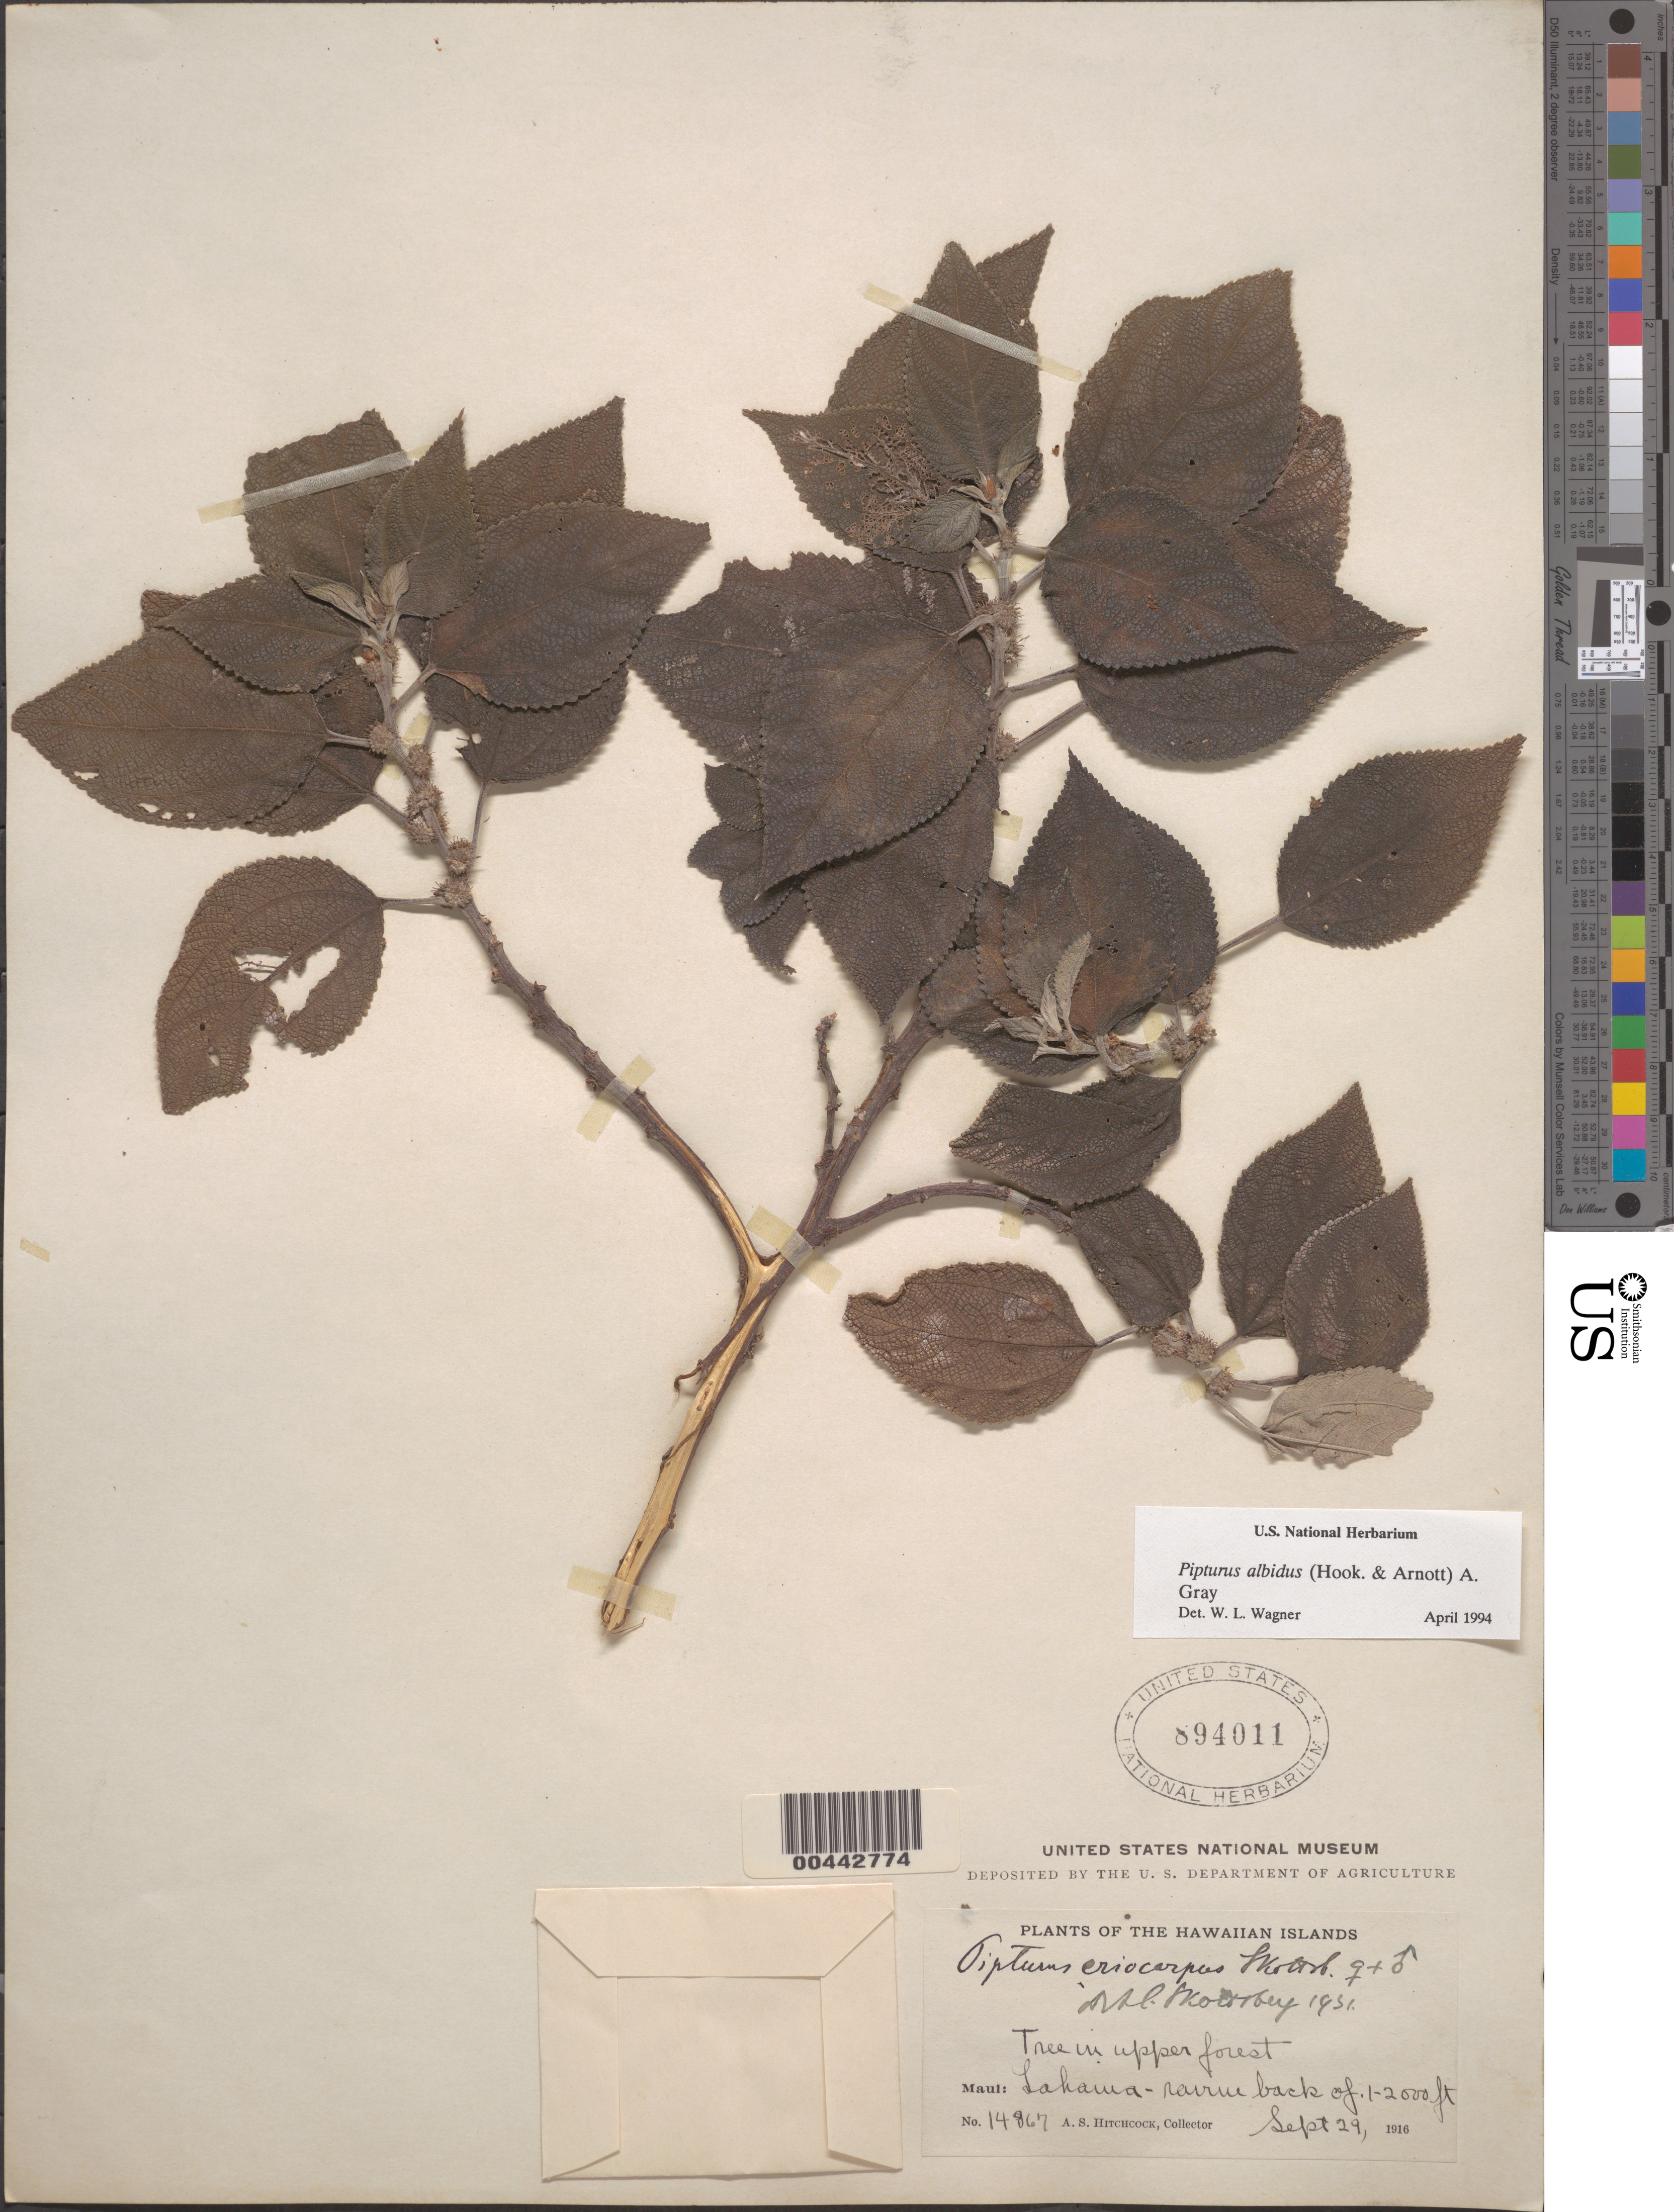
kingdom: Plantae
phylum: Tracheophyta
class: Magnoliopsida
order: Rosales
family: Urticaceae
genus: Pipturus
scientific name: Pipturus albidus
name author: (Hook. & Arn.) A. Gray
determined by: Wagner, W. L., (BOT), Smithsonian Institution - National Museum of Natural History (UNITED STATES)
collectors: A. S. Hitchcock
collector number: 14867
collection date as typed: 29 Sep 1916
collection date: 1916-09-29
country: United States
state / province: Hawaii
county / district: Maui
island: Maui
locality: Lahaina - ravine back of.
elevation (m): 305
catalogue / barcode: US 894011